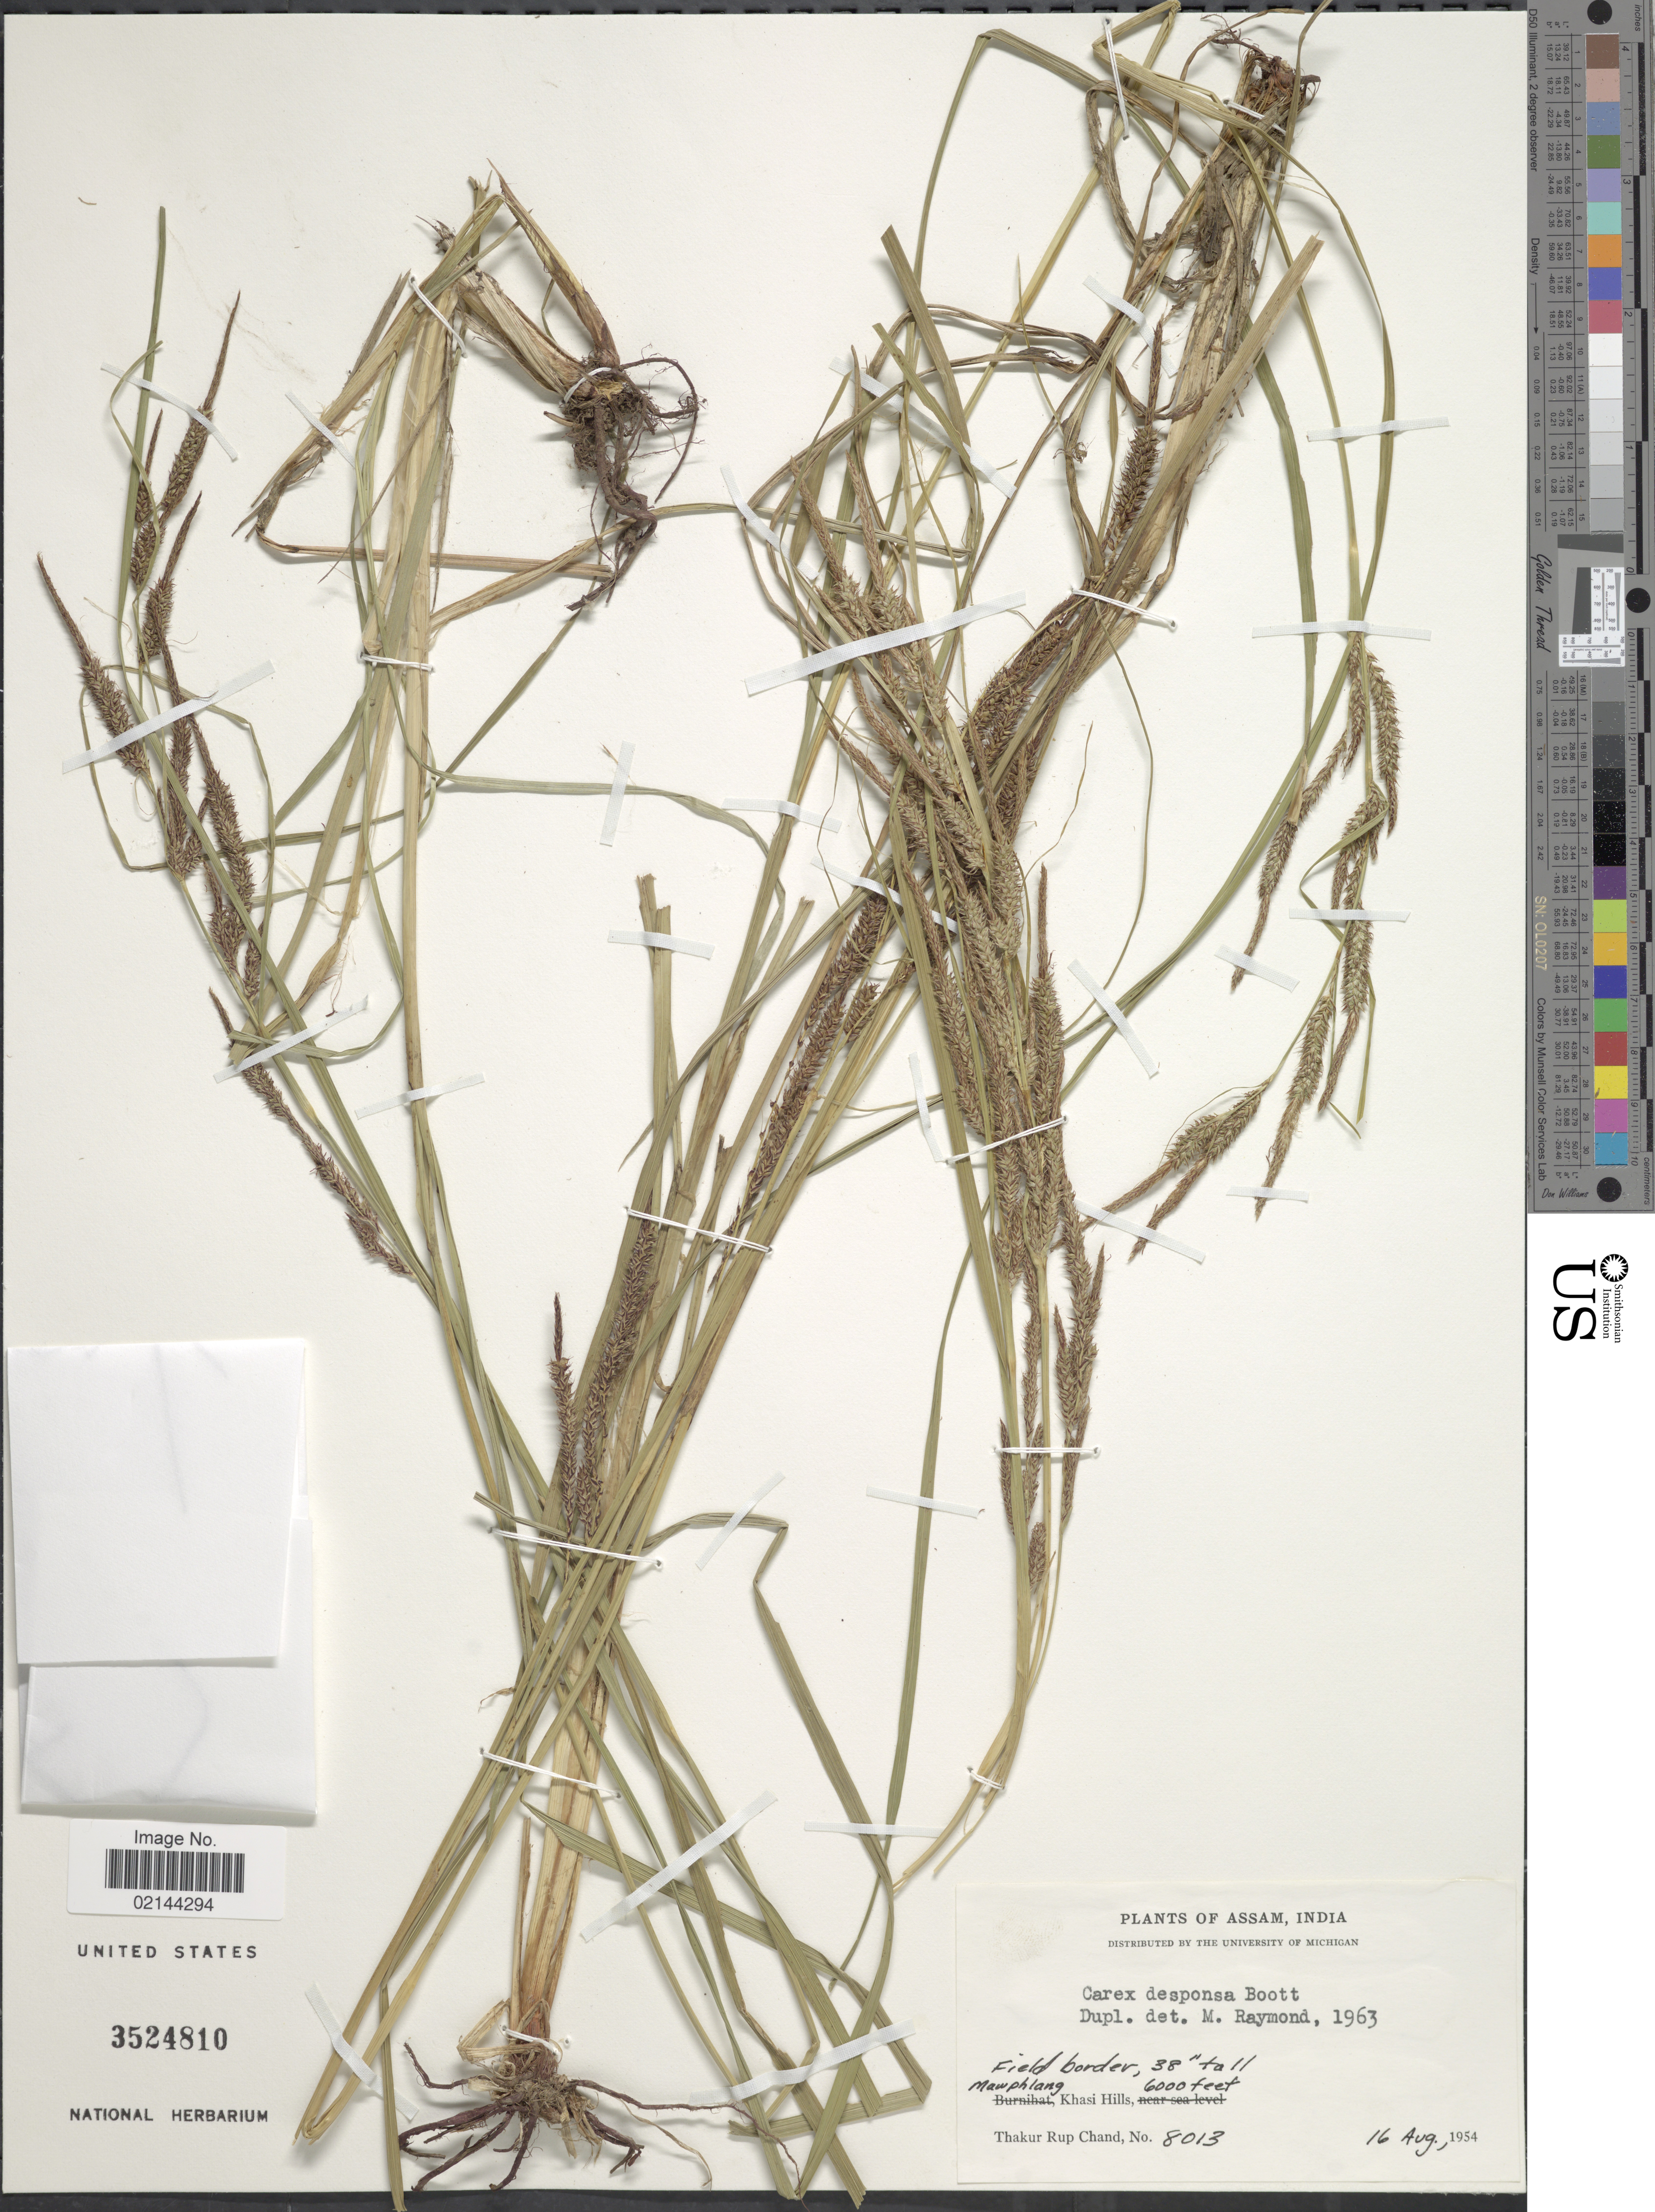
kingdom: Plantae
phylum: Tracheophyta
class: Liliopsida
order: Poales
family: Cyperaceae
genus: Carex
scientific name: Carex desponsa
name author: Boott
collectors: T. R. Chand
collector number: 8013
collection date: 1954-08-16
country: India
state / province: Assam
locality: Assam, India, Mawphlang, Kashi Hills, Field Border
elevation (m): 1829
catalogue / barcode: US 3524810